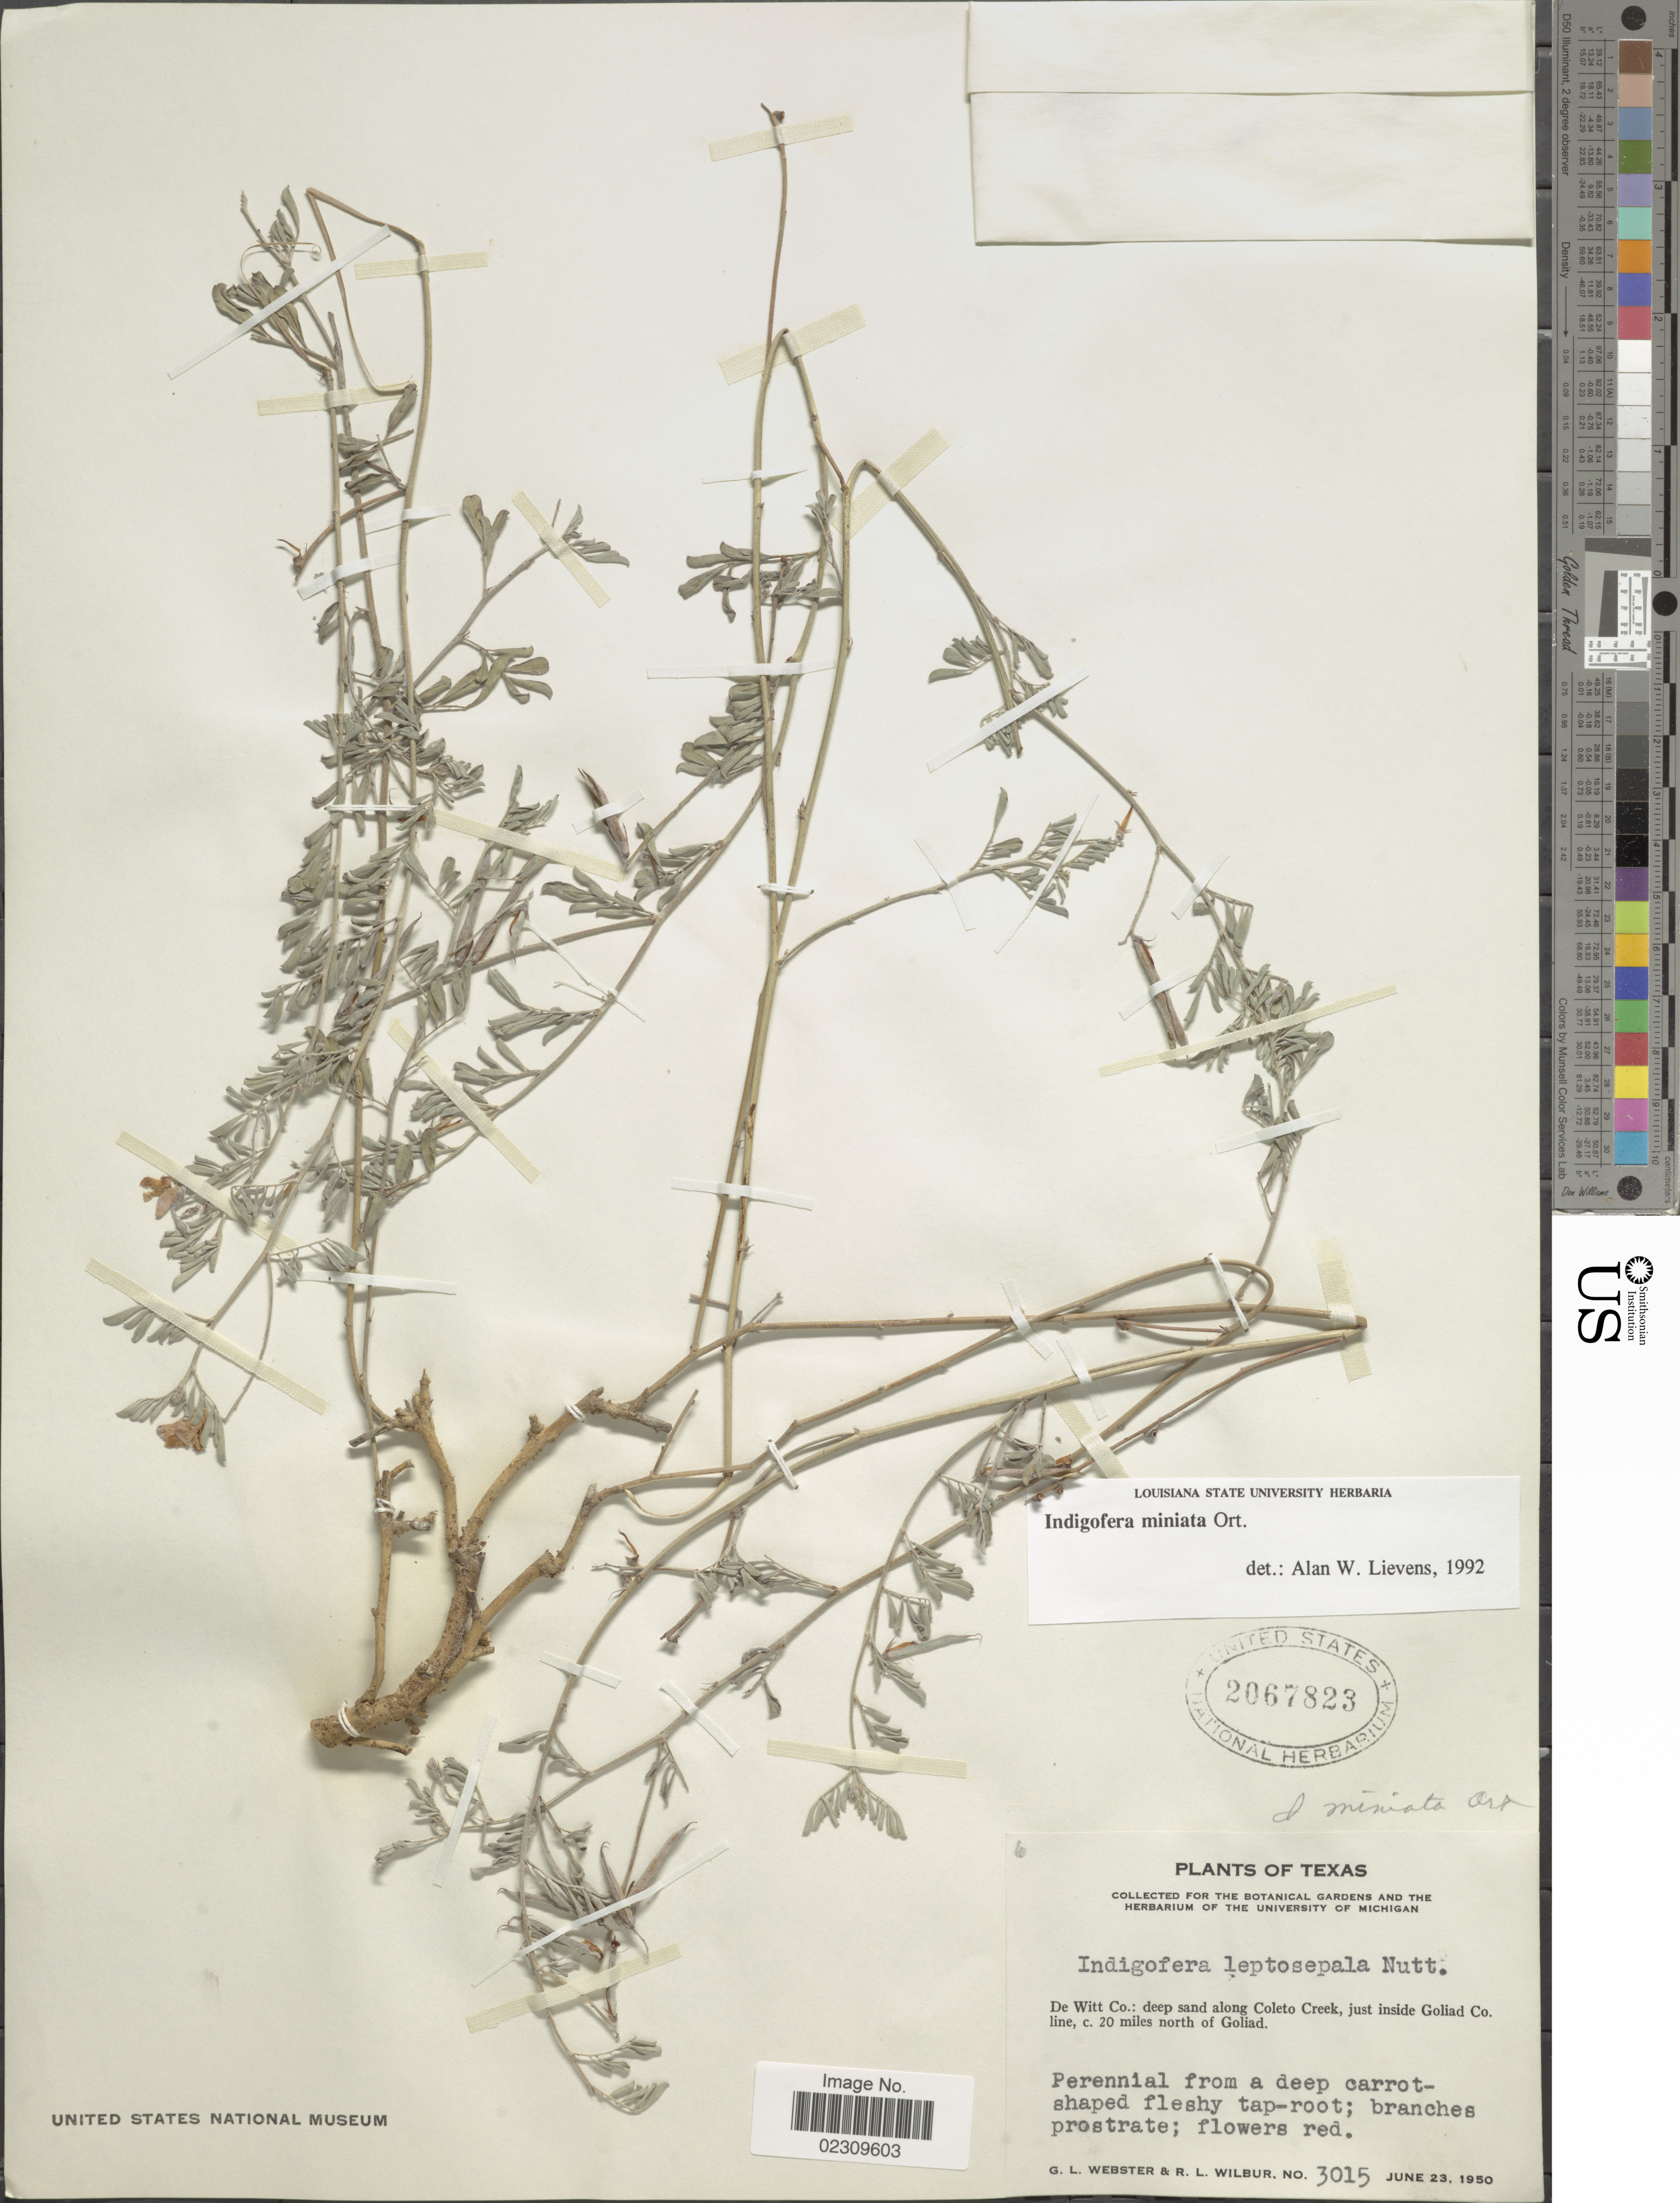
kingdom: Plantae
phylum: Tracheophyta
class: Magnoliopsida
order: Fabales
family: Fabaceae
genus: Indigofera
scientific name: Indigofera miniata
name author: Orteg.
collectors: G. L. Webster & R. L. Wilbur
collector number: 3015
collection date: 1950-06-23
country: United States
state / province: Texas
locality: De Witt Co.: along Coleto Creek, just inside Goliad Co. line, c. 20 miles north of Goliad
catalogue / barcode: US 2067823